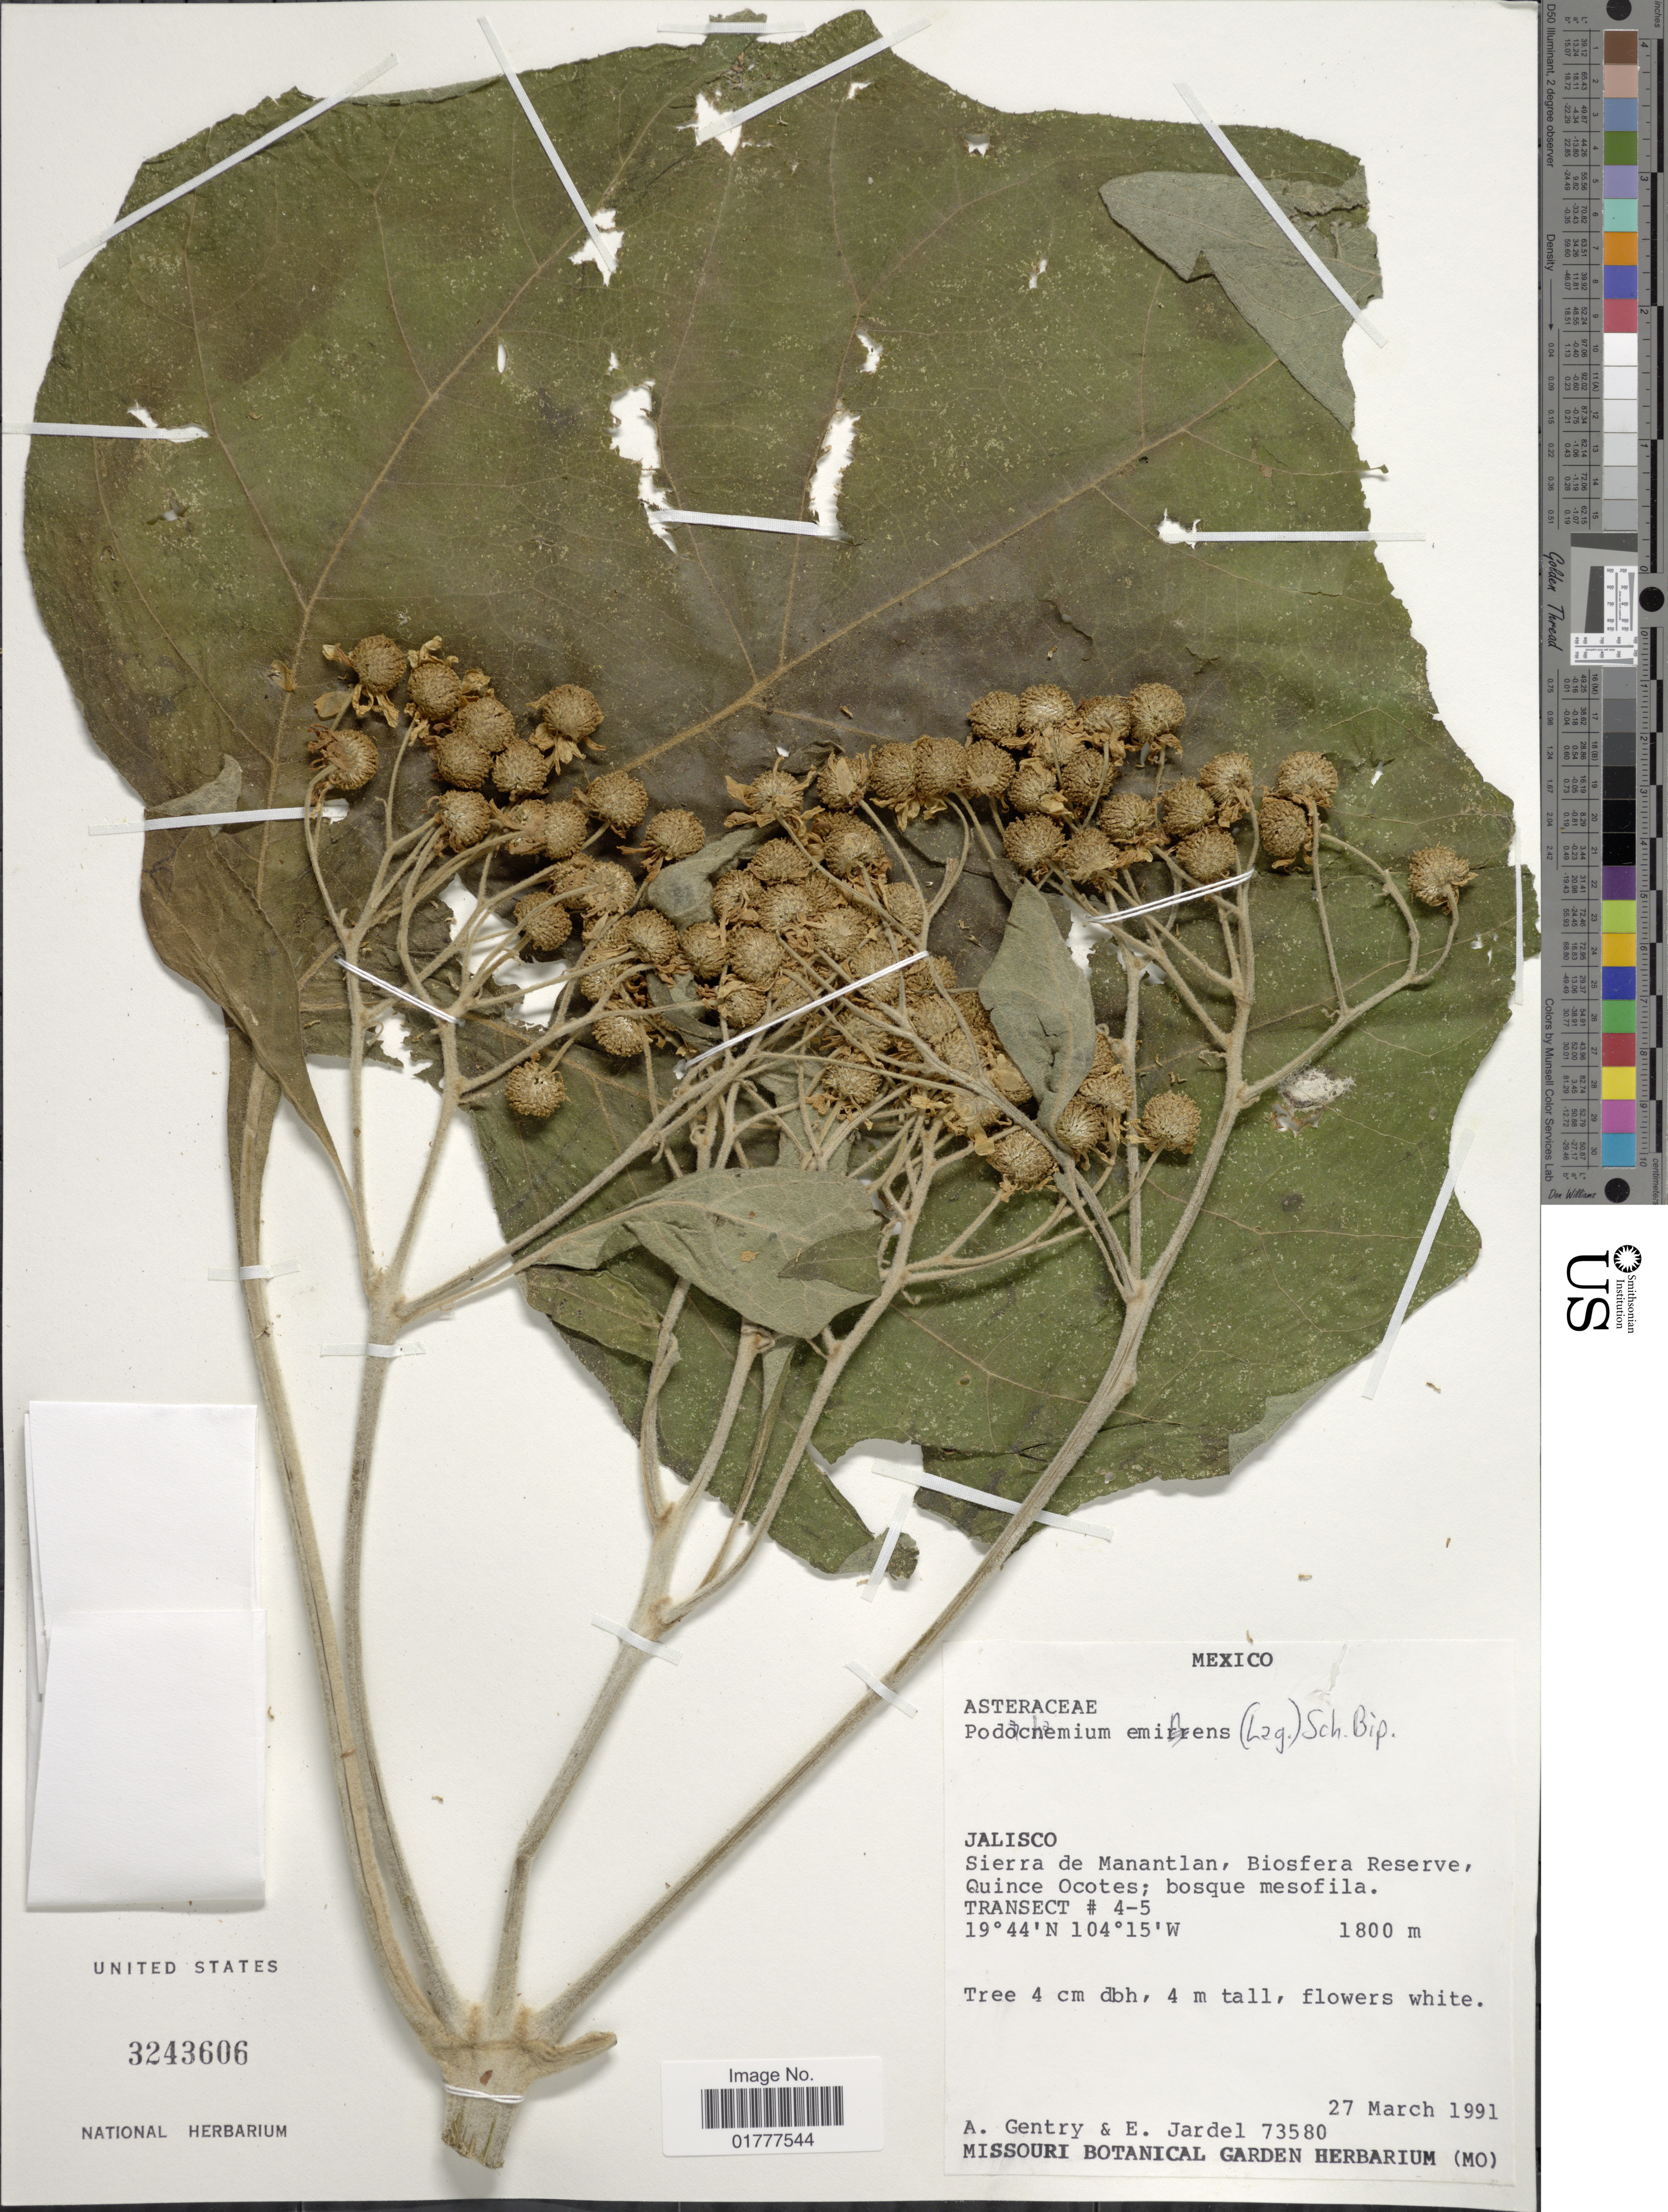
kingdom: Plantae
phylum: Tracheophyta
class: Magnoliopsida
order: Asterales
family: Asteraceae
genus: Podachaenium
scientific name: Podachaenium eminens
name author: (Lag.) Sch. Bip. ex Sch. Bip.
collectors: A. H. Gentry & E. Jardel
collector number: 73580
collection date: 1991-03-27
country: Mexico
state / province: Jalisco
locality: Sierra de Manantlan, Biosfera Reserva Quince Ocotes, Transect # 4-5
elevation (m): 1800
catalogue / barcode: US 3243606